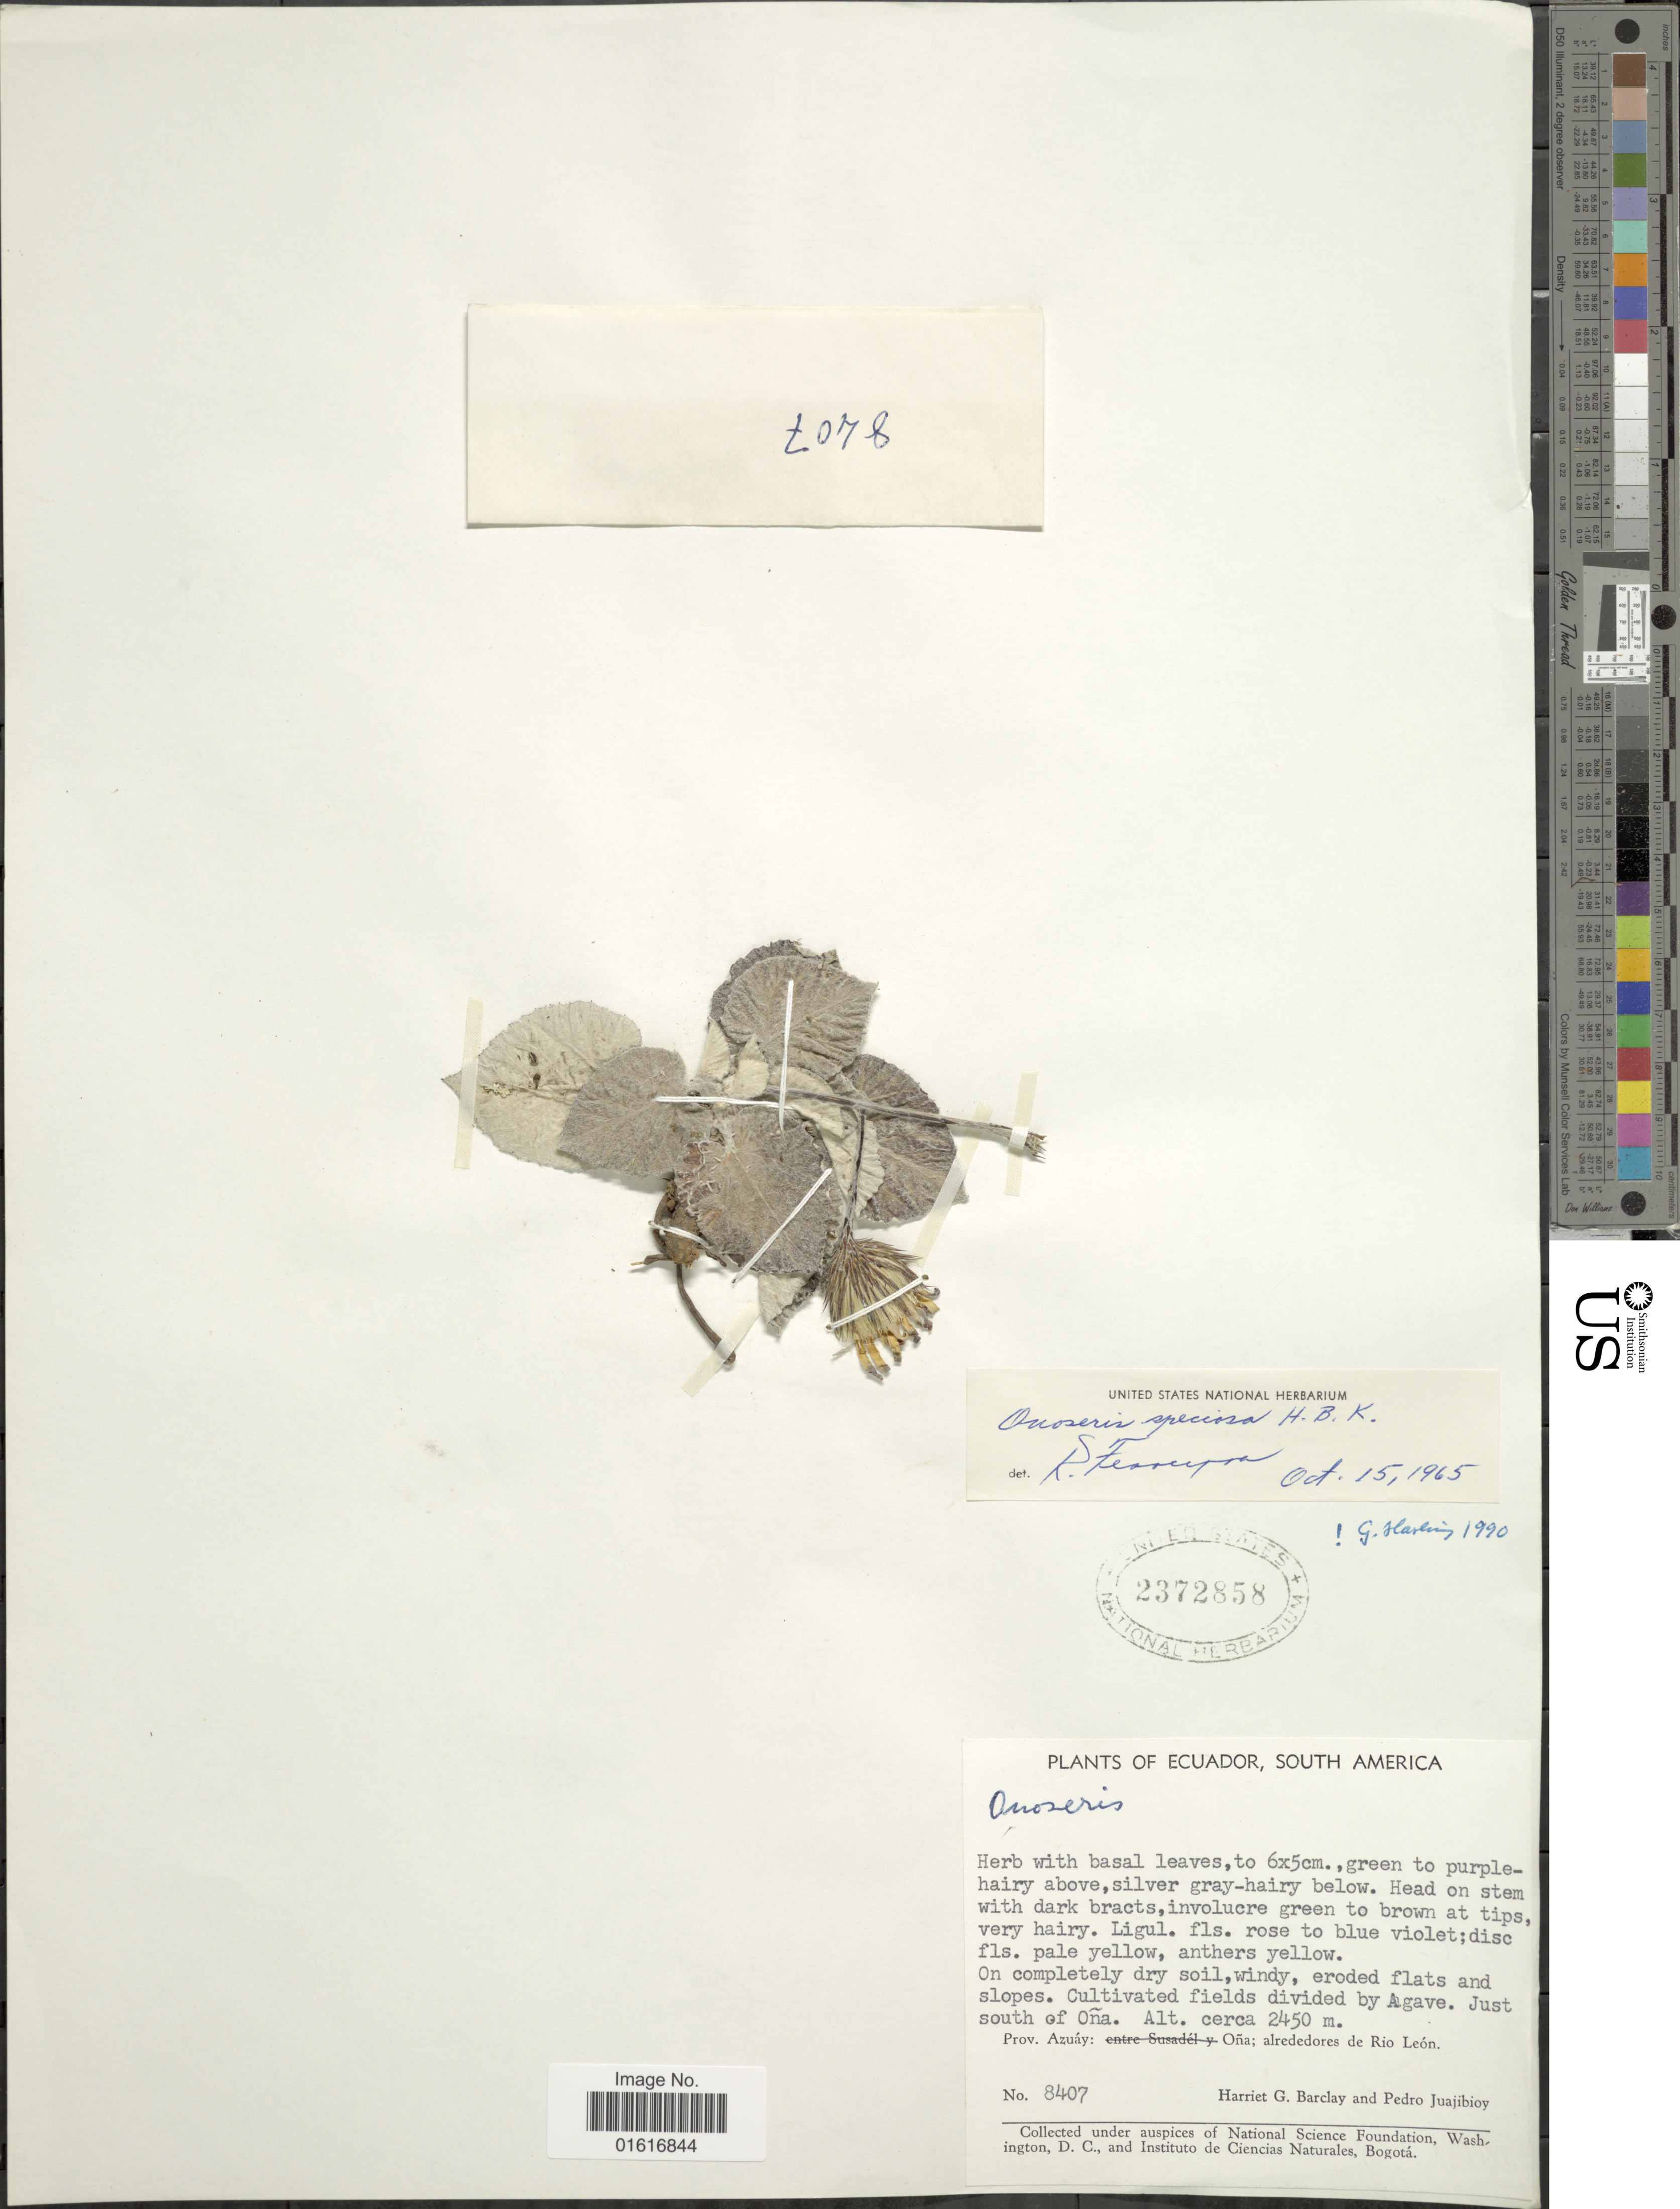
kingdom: Plantae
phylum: Tracheophyta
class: Magnoliopsida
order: Asterales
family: Asteraceae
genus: Onoseris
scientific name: Onoseris speciosa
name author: Kunth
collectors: H. G. Barclay & P. Juajibioy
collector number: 8407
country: Ecuador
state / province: Azuay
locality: Cultivated fields divided by Agave. Just south of Ona, Ona: alrededores de Rio Leon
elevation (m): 2450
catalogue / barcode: US 2372858